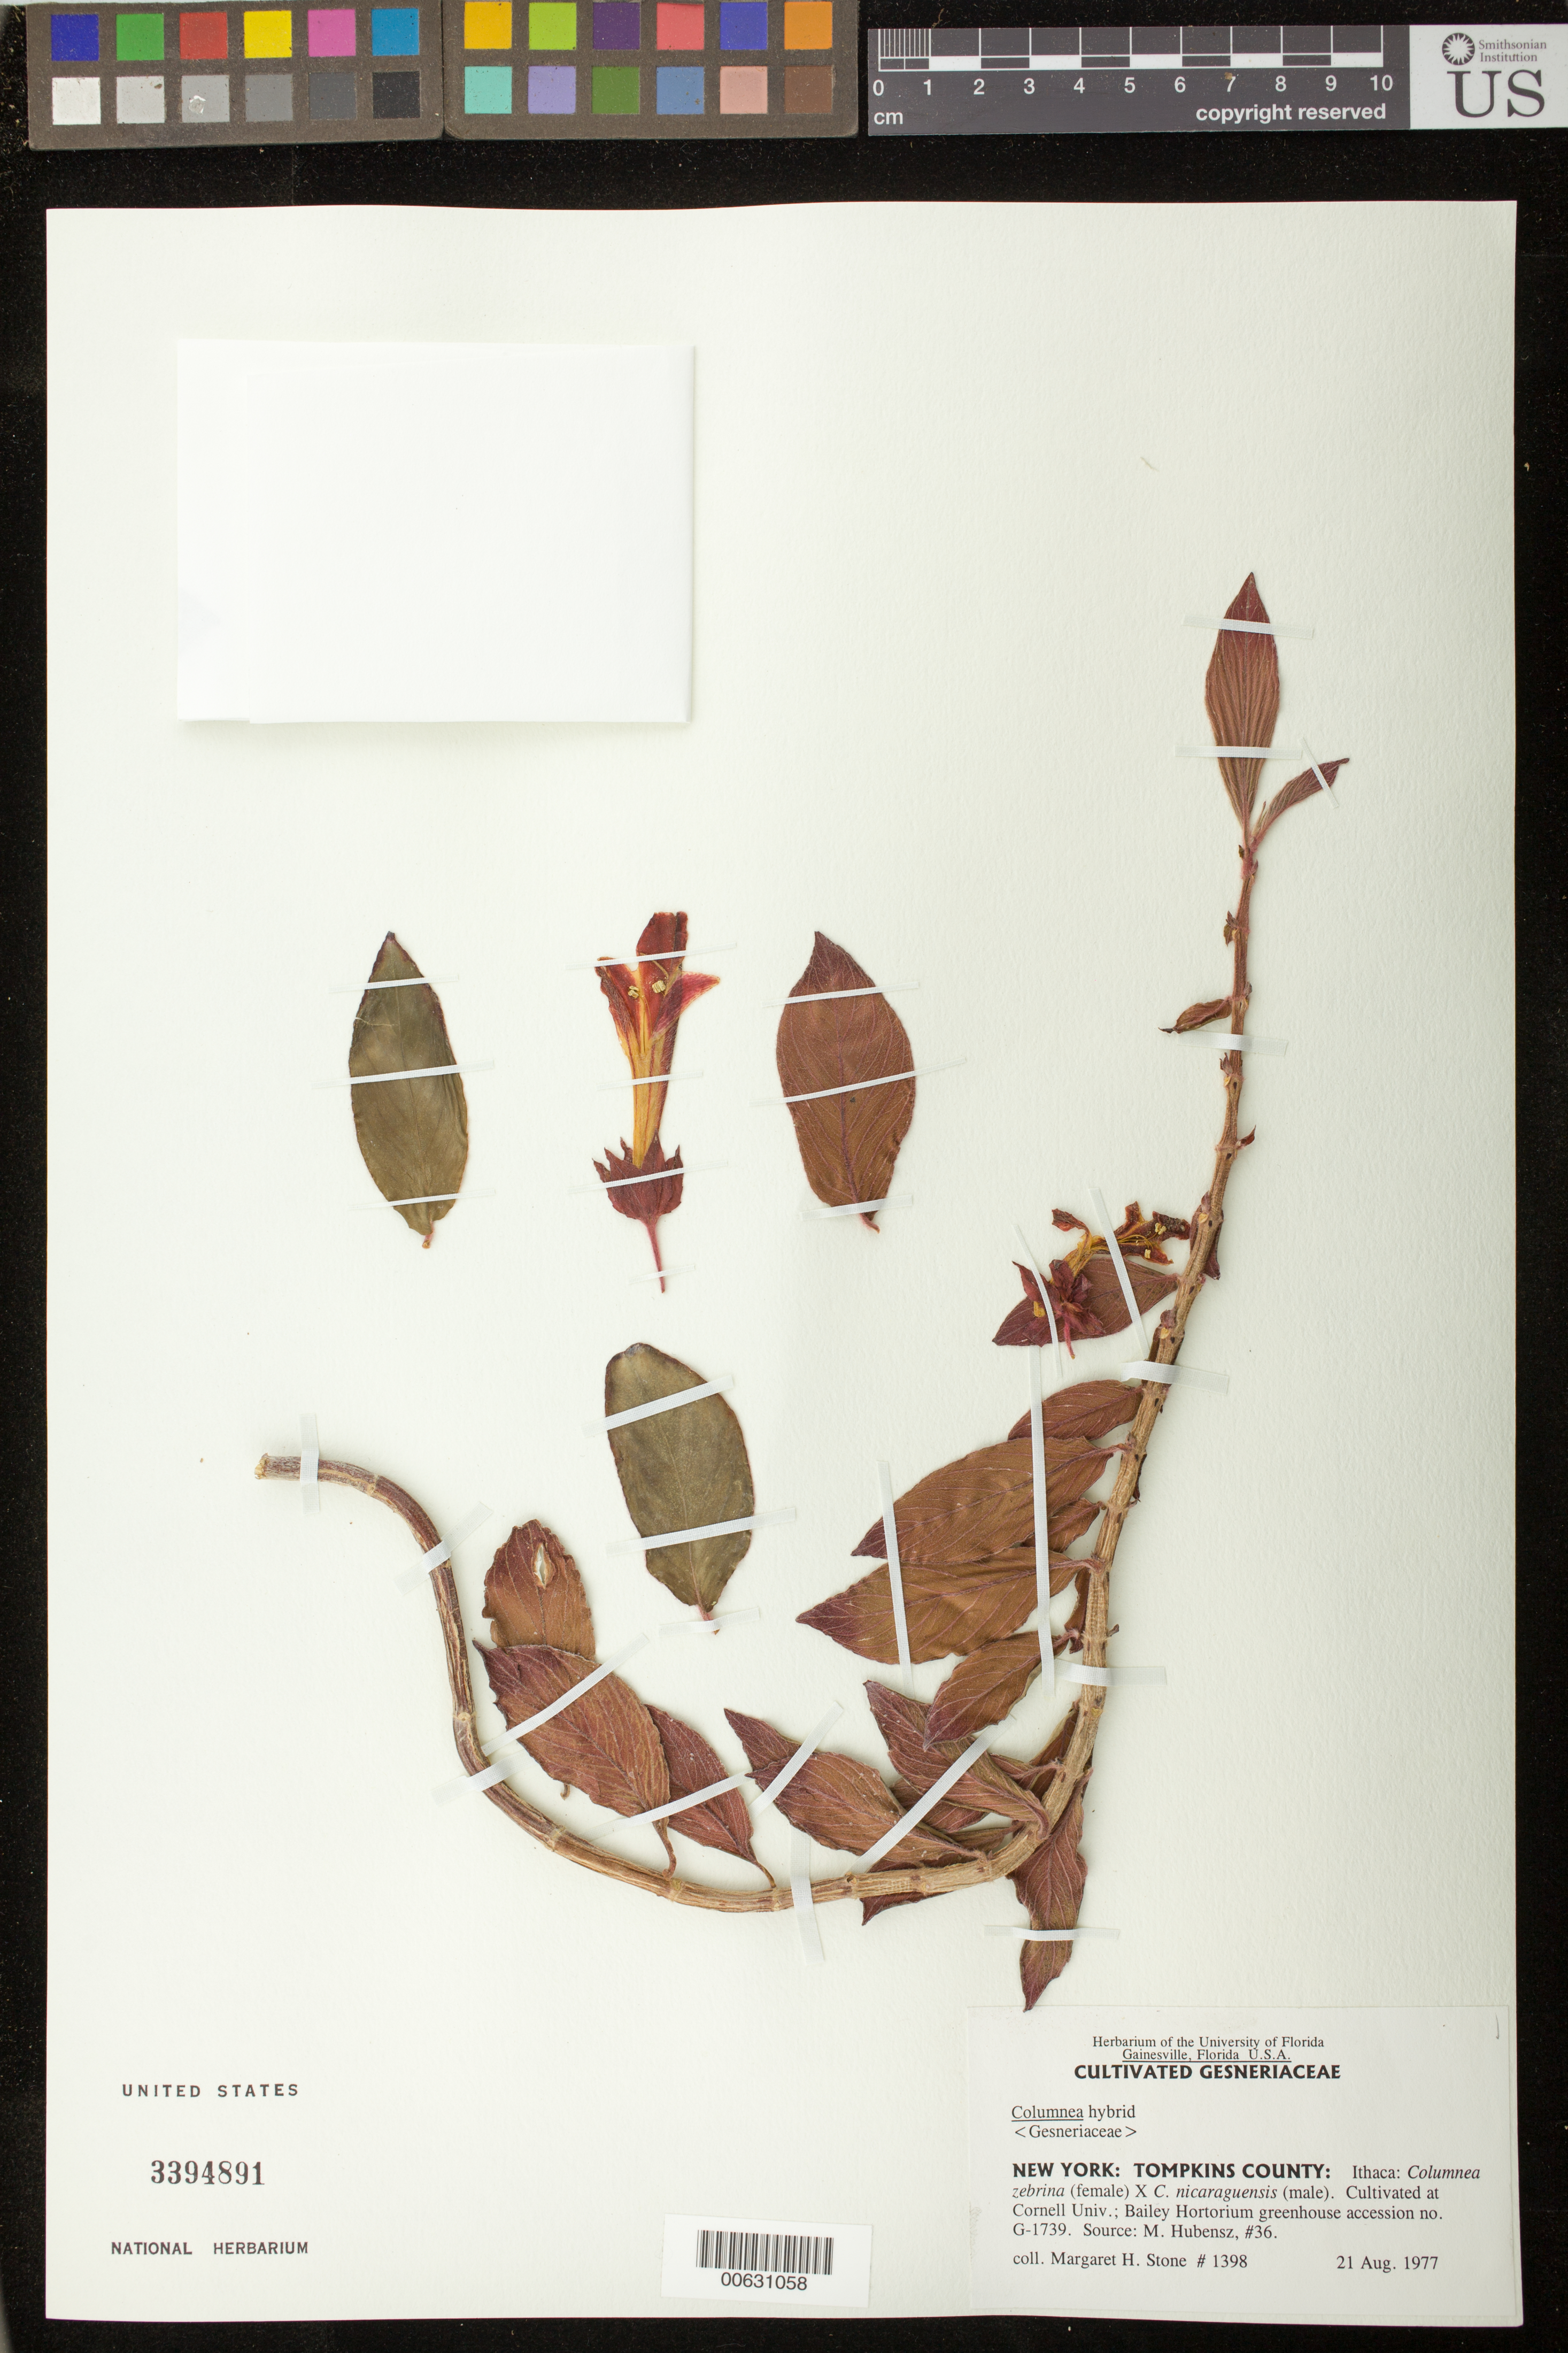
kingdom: Plantae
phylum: Tracheophyta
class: Magnoliopsida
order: Lamiales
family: Gesneriaceae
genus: Columnea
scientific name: Columnea hybrid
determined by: Skog, Laurence E.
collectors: M. Stone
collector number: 1398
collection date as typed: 21 Aug 1977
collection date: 1977-08-21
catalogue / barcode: US 3394891